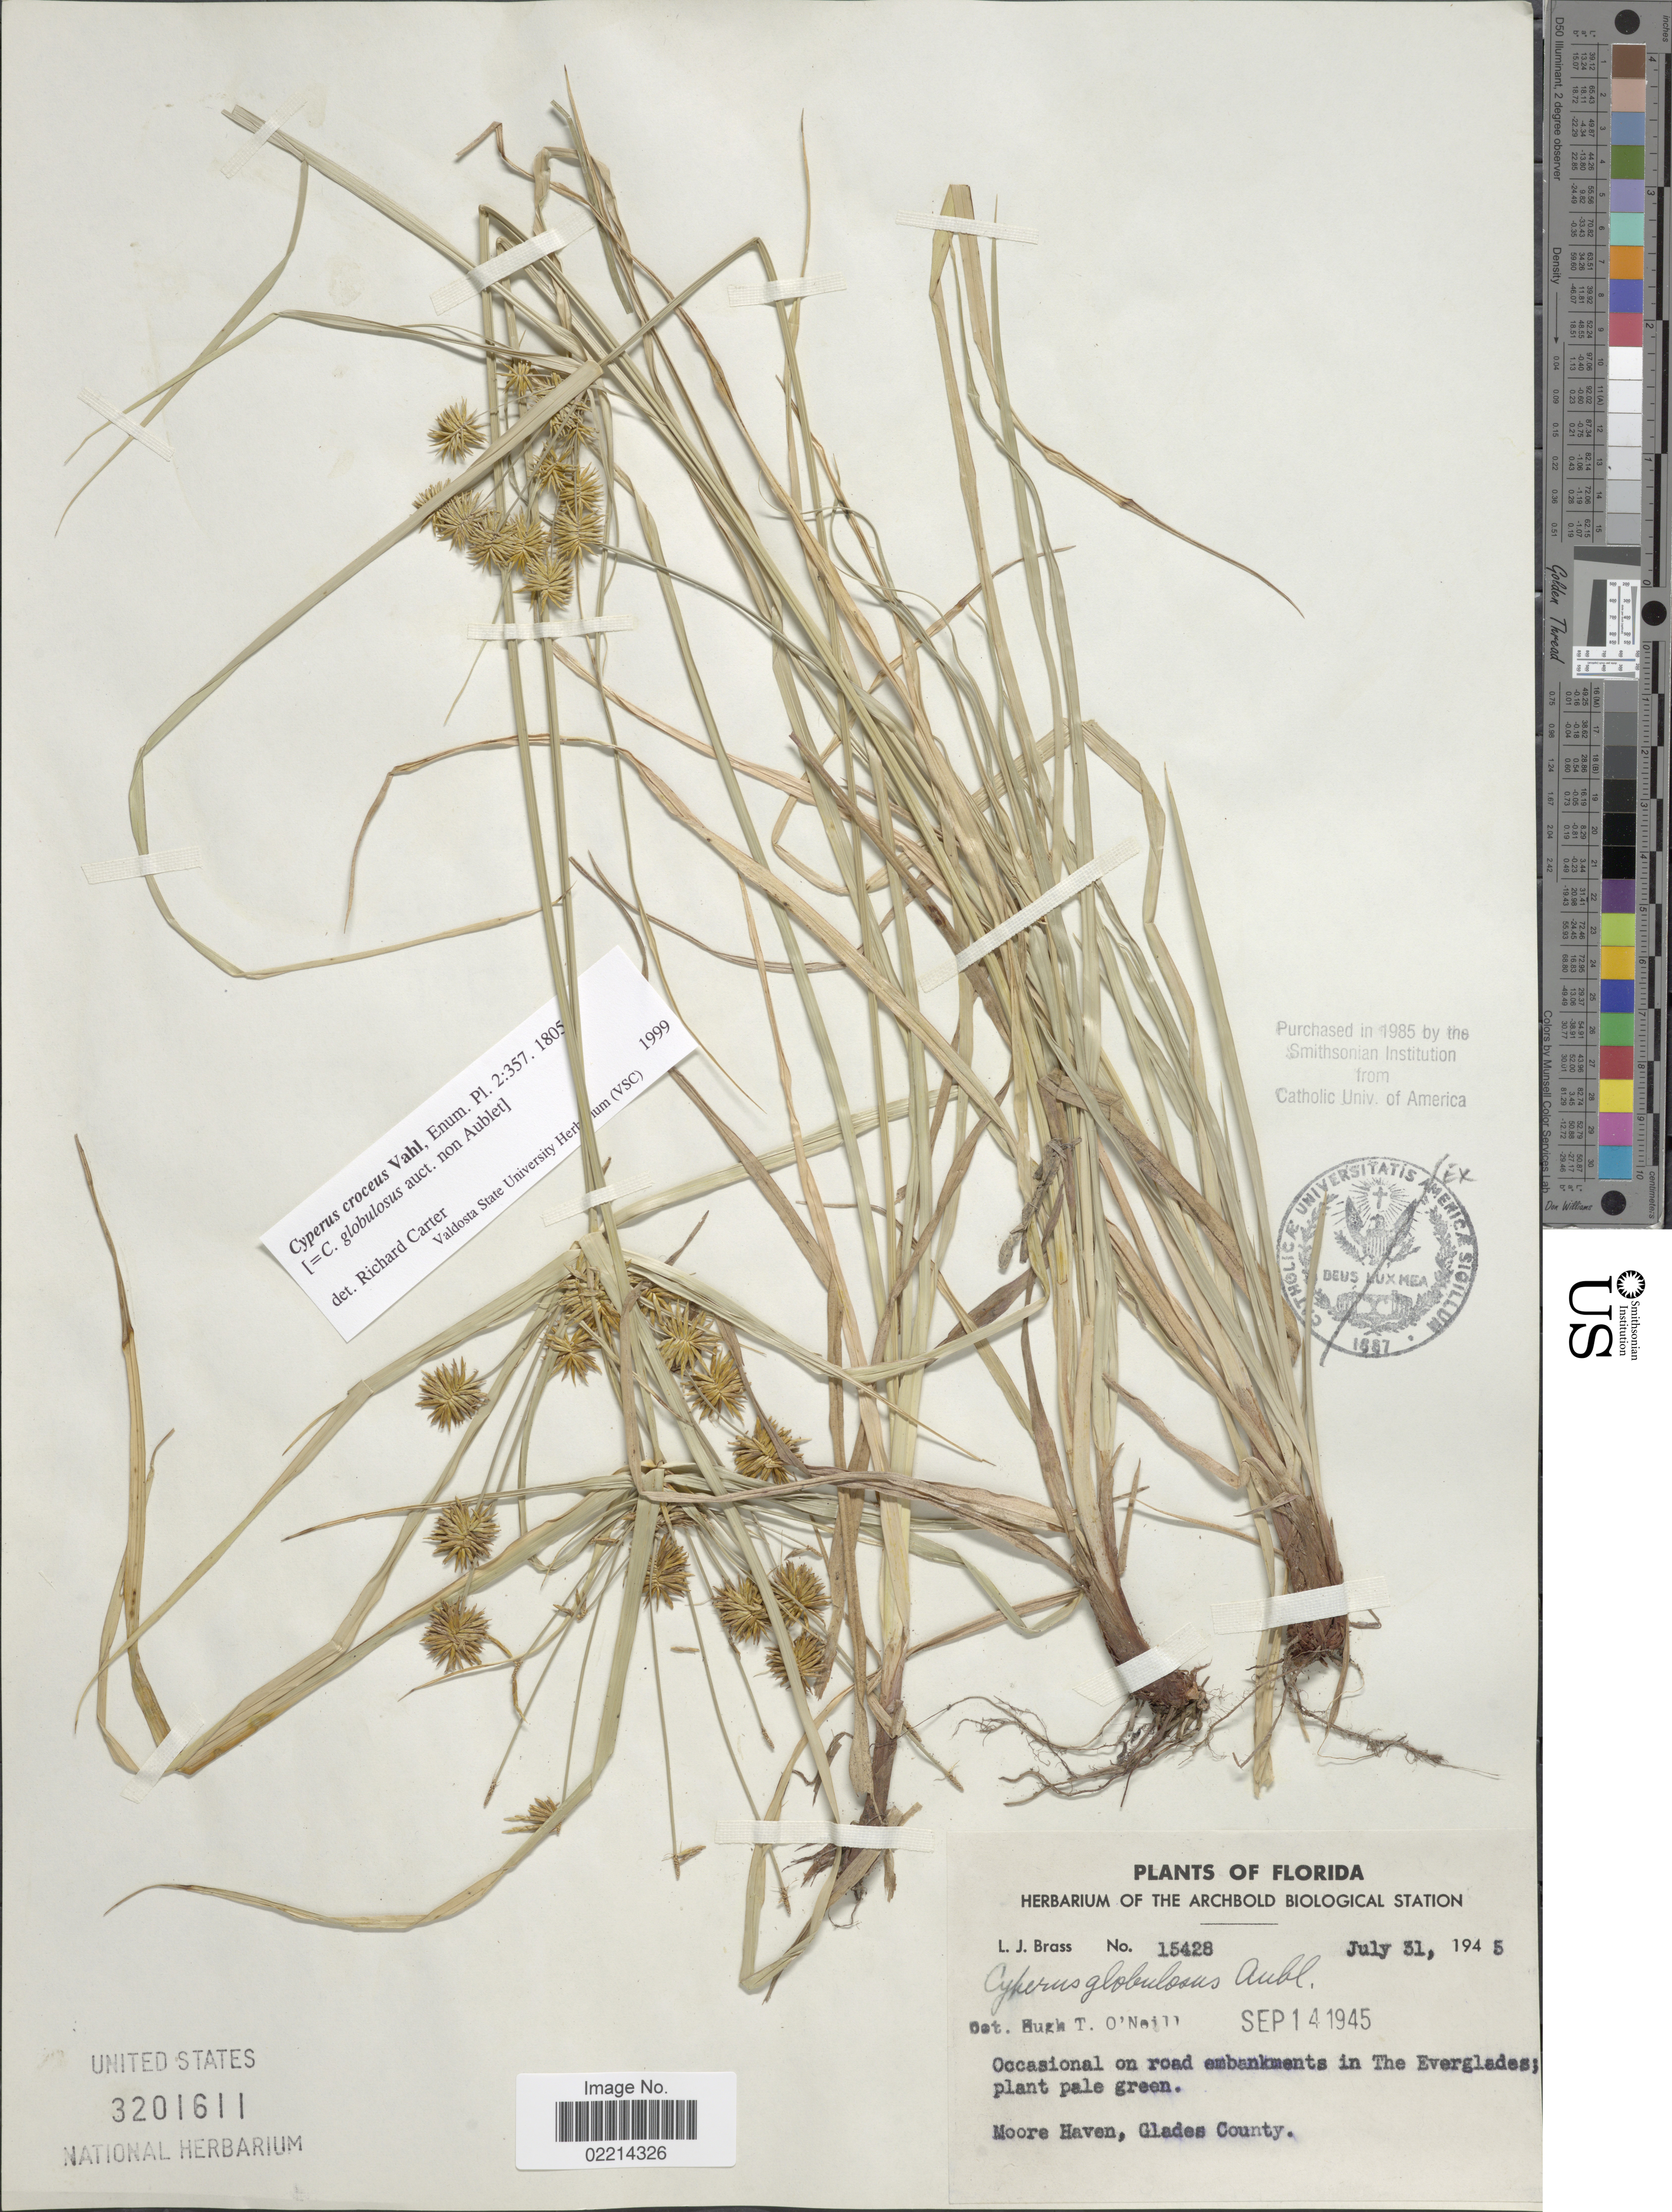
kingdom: Plantae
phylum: Tracheophyta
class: Liliopsida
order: Poales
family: Cyperaceae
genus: Cyperus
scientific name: Cyperus croceus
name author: Vahl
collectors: L. J. Brass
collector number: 15428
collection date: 1945-07-31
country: United States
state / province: Florida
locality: Occasional on road embankments in The Everglades; Moore Haven, Glades County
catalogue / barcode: US 3201611